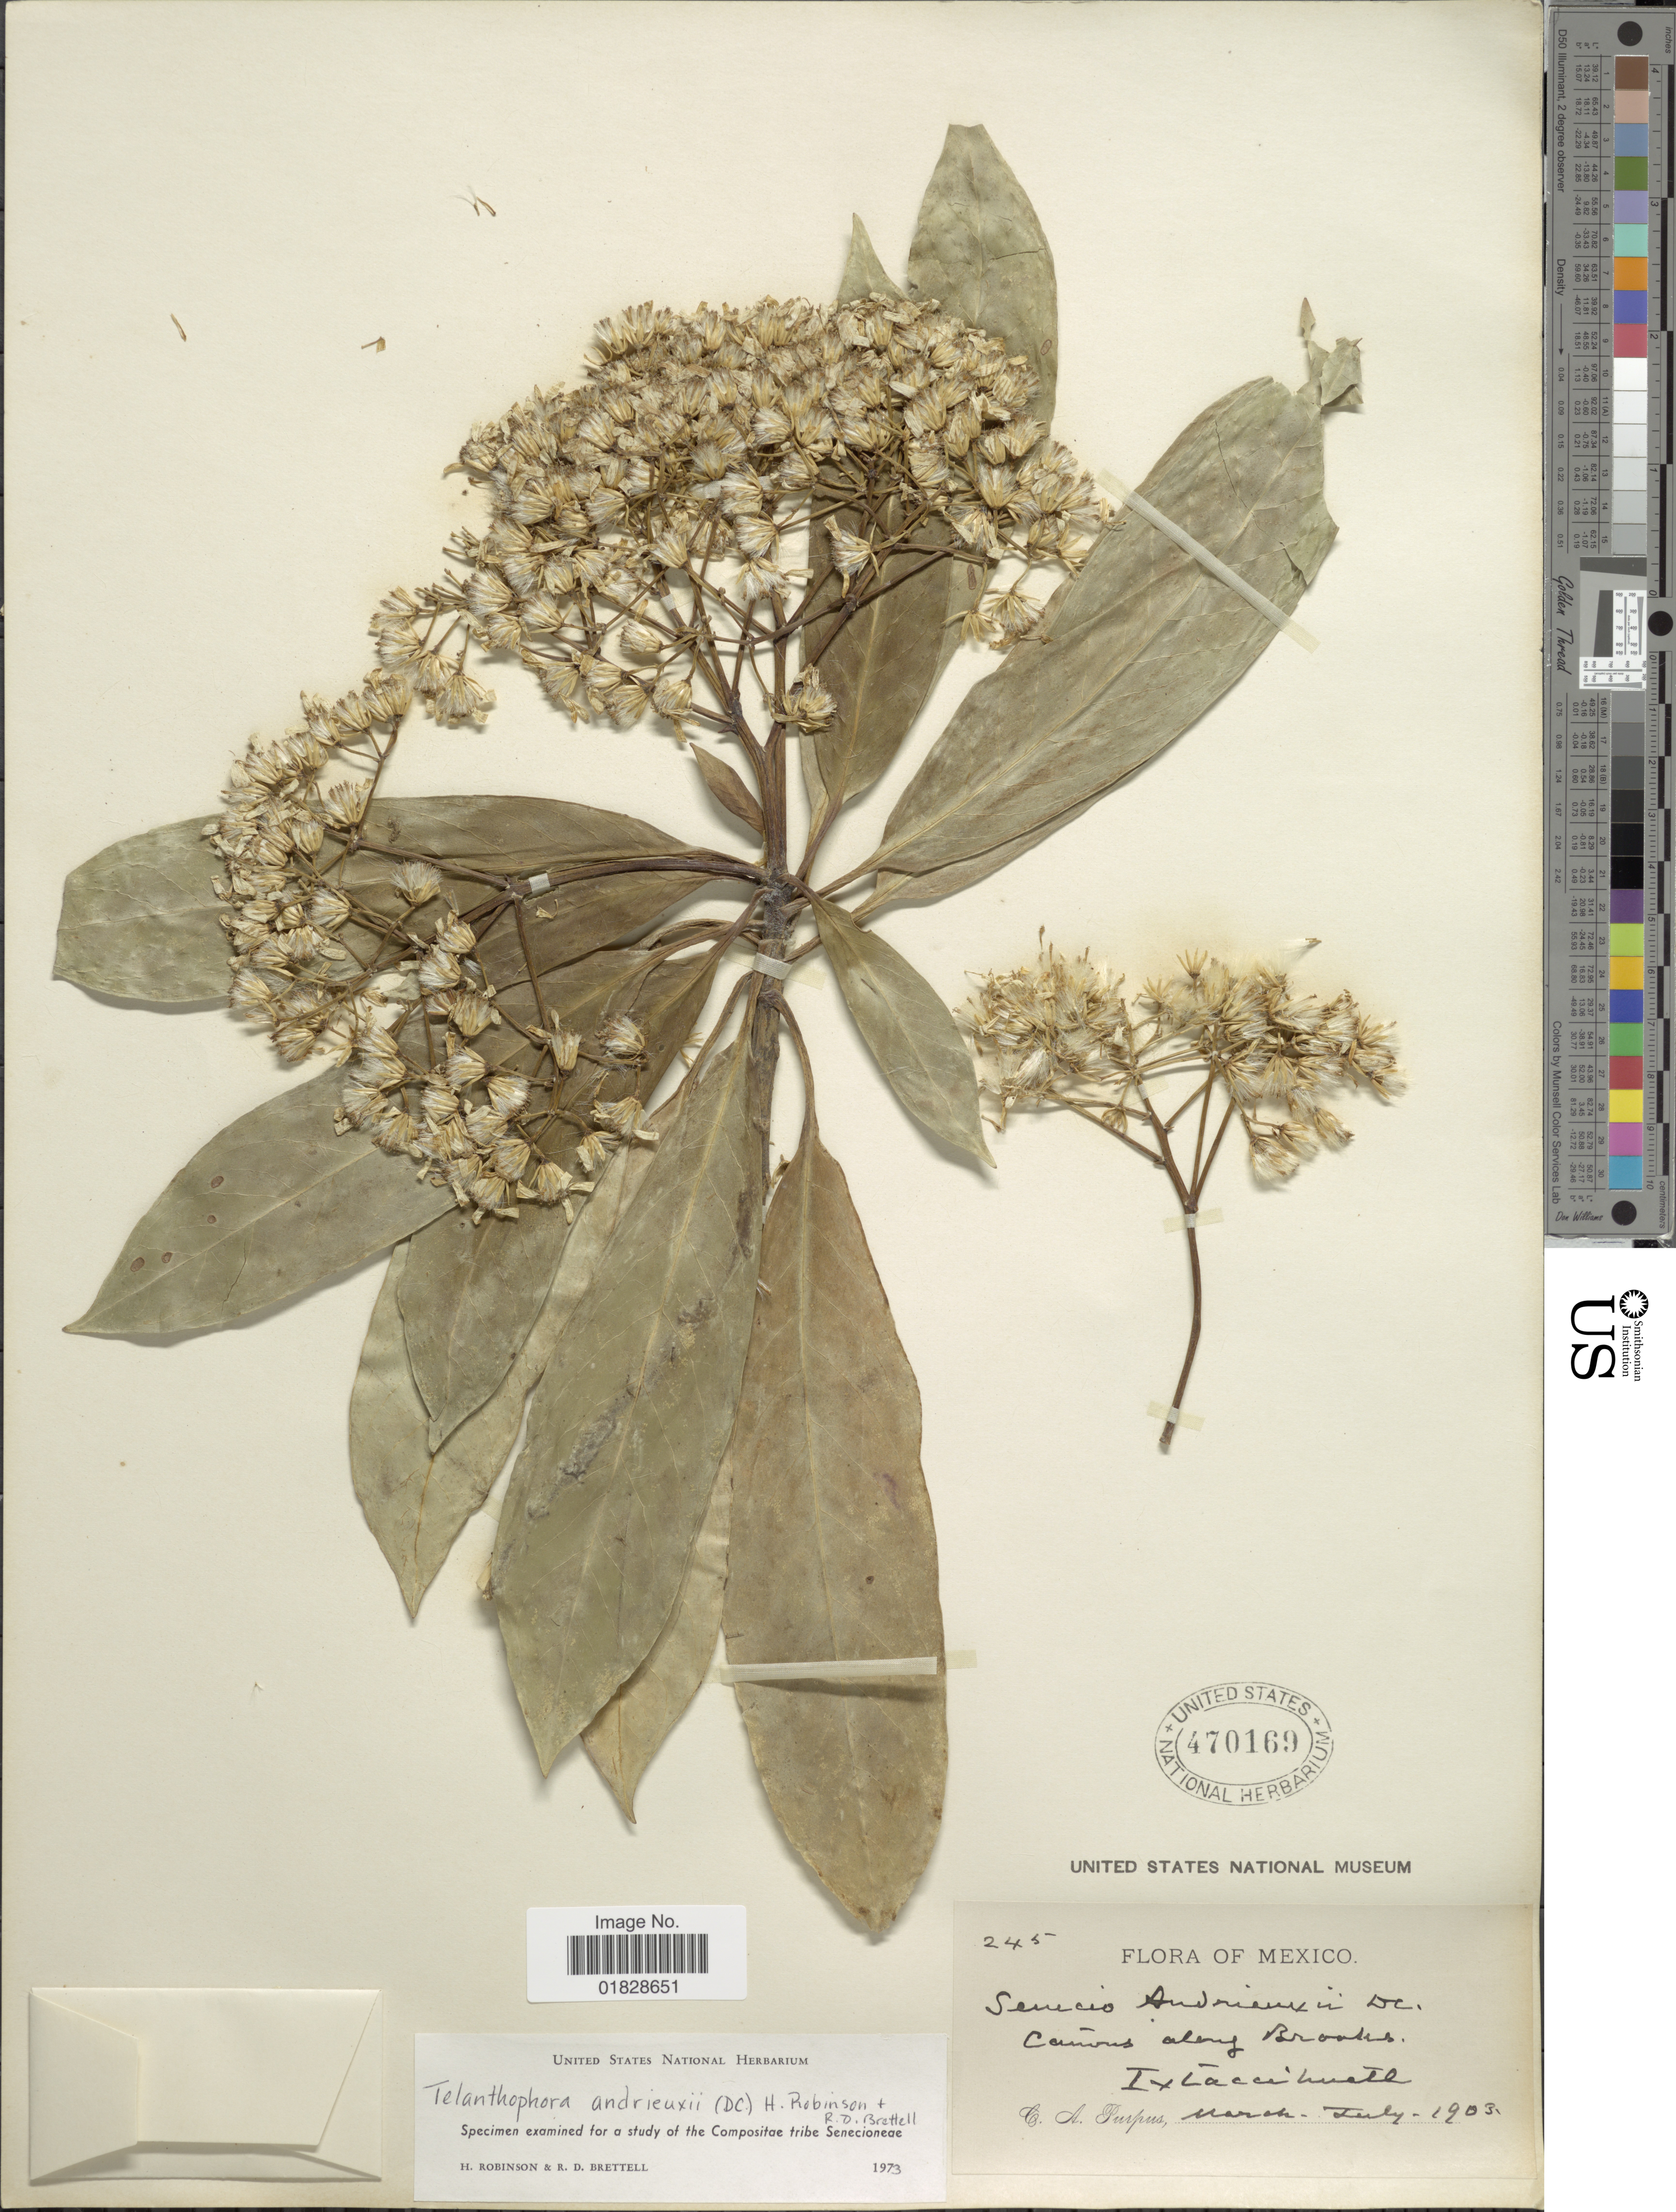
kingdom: Plantae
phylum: Tracheophyta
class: Magnoliopsida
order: Asterales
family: Asteraceae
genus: Telanthophora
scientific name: Telanthophora andrieuxii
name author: (DC.) H. Rob. & Brettell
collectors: C. A. Purpus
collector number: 245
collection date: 1903-03/1903-07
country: Mexico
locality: Cañons along Brooks. Ixtaccihuatl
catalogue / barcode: US 470169